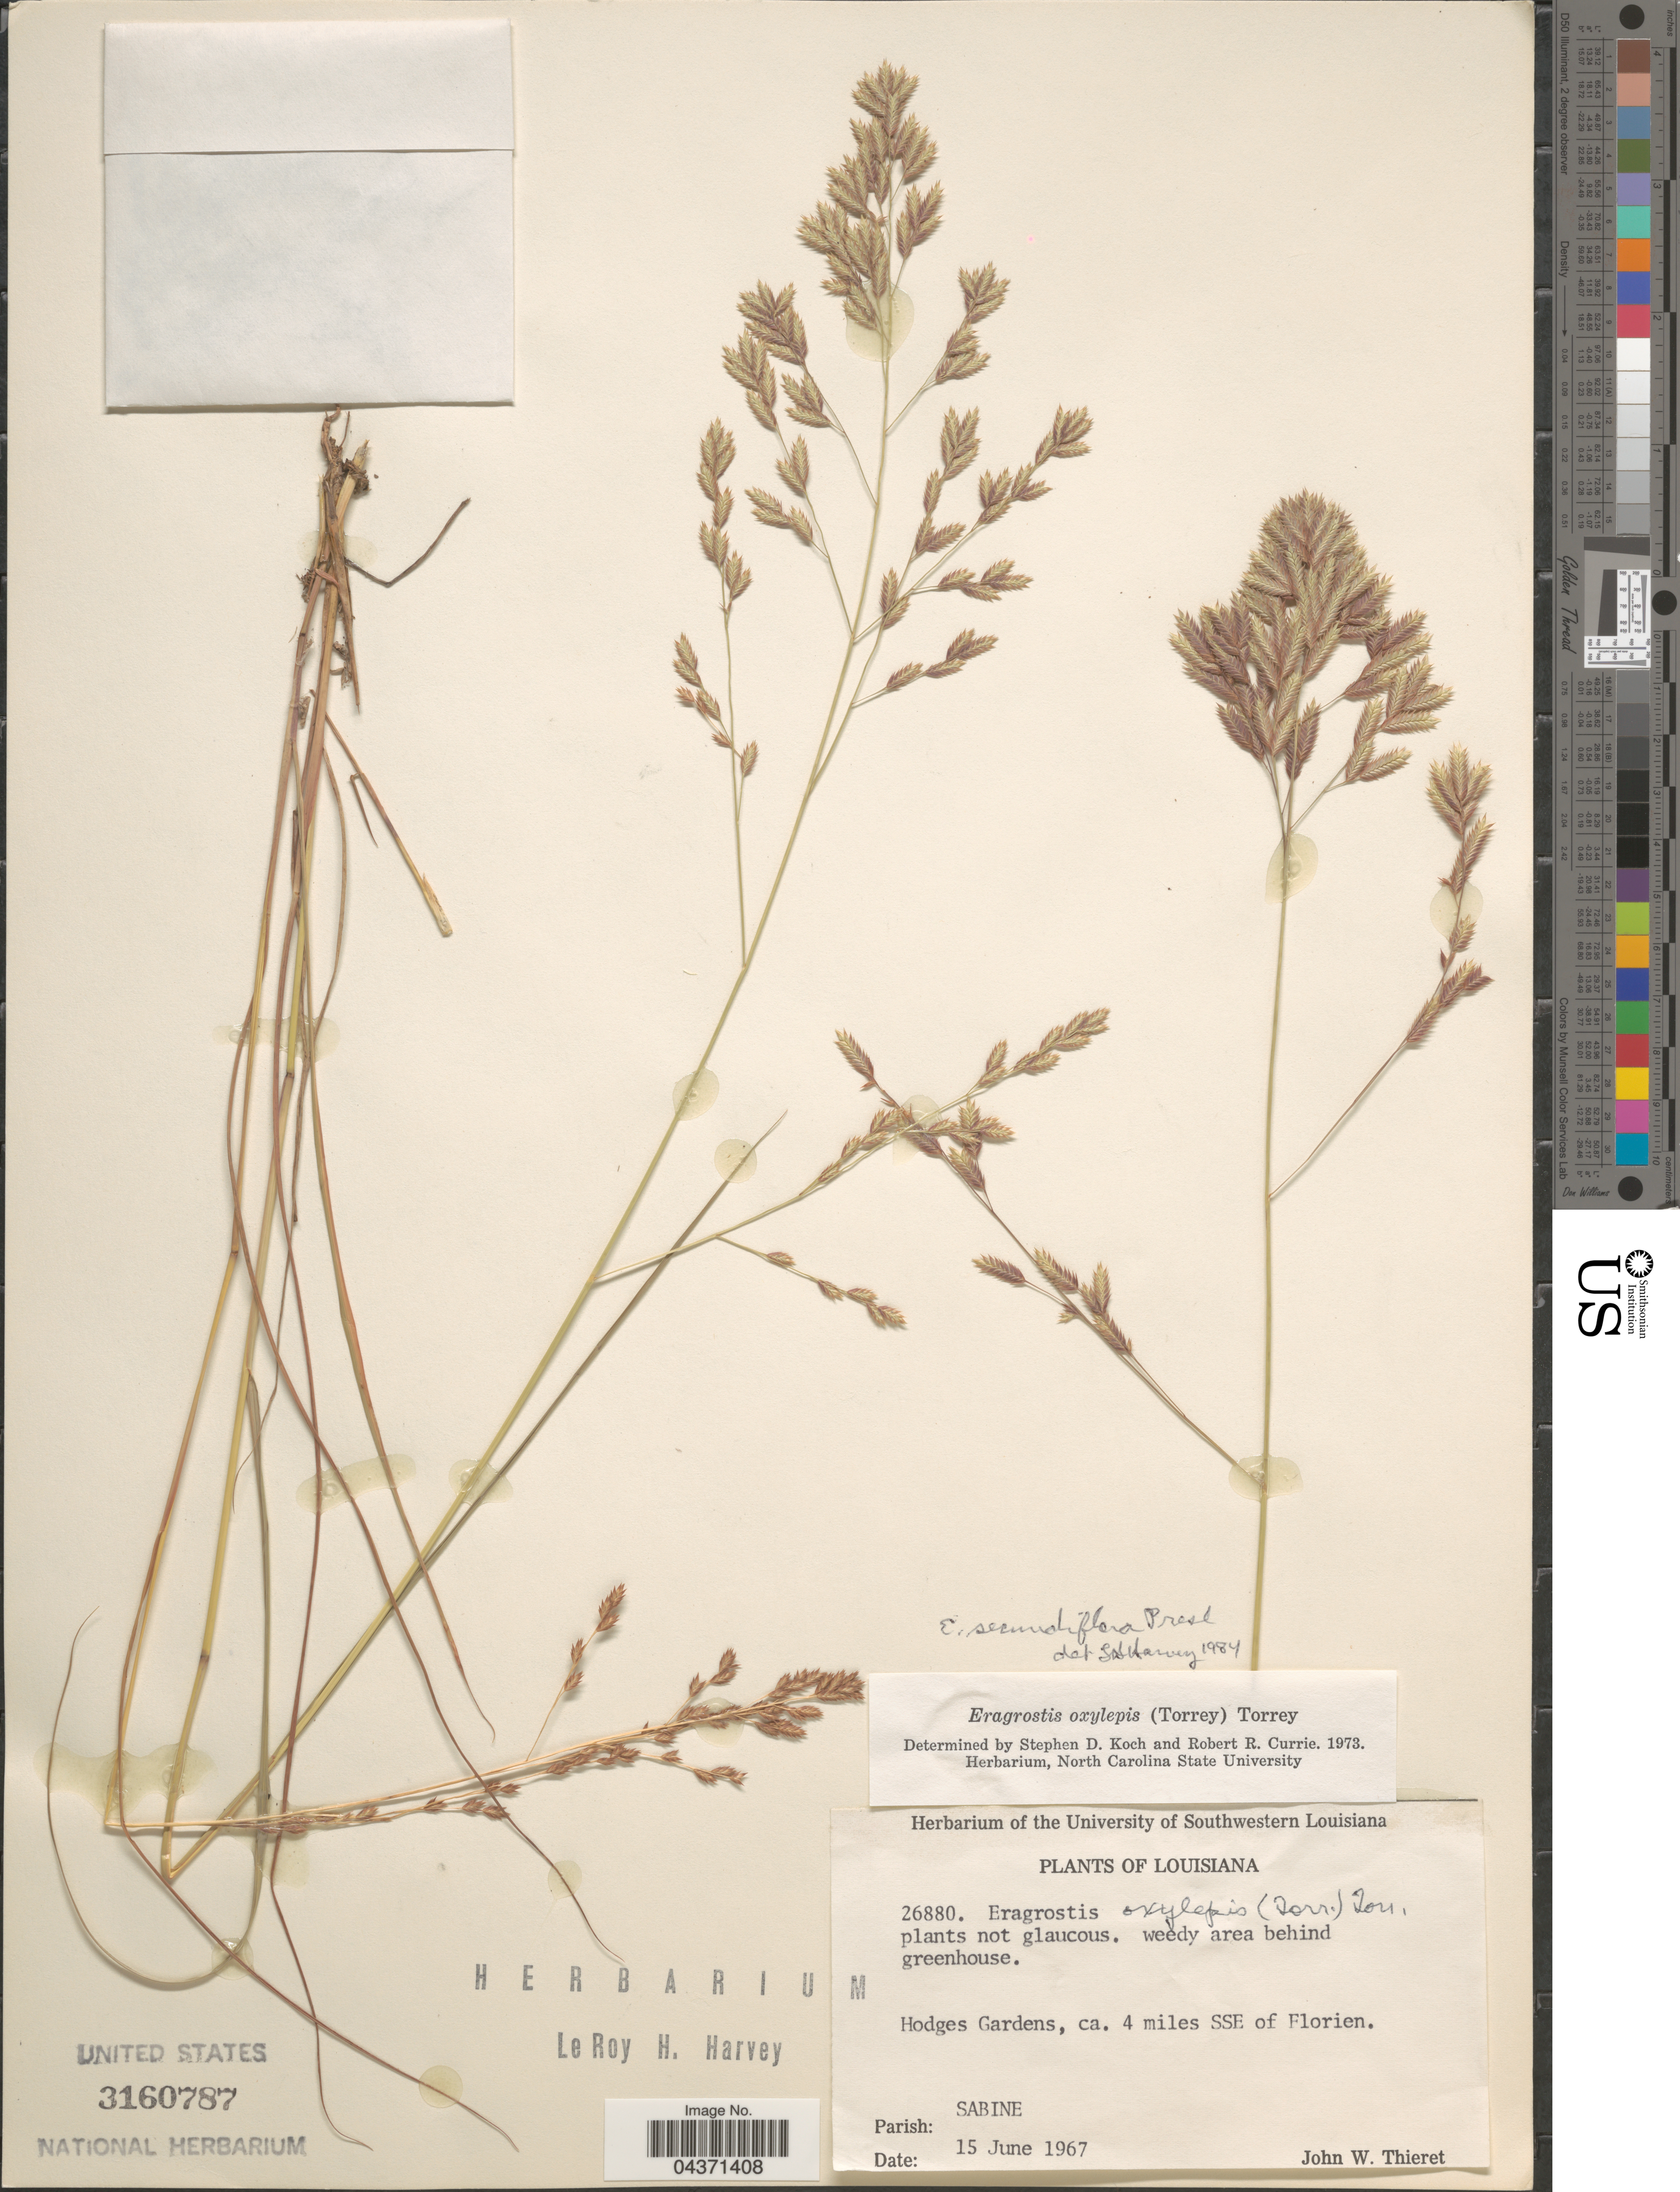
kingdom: Plantae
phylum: Tracheophyta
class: Liliopsida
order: Poales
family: Poaceae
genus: Eragrostis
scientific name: Eragrostis secundiflora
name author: J. Presl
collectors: J. W. Thieret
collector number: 26880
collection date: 1967-06-15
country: United States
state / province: Louisiana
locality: Hodges Gardens, ca. 4 miles SSE of Florien. Parish: Sabine.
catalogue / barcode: US 3160787